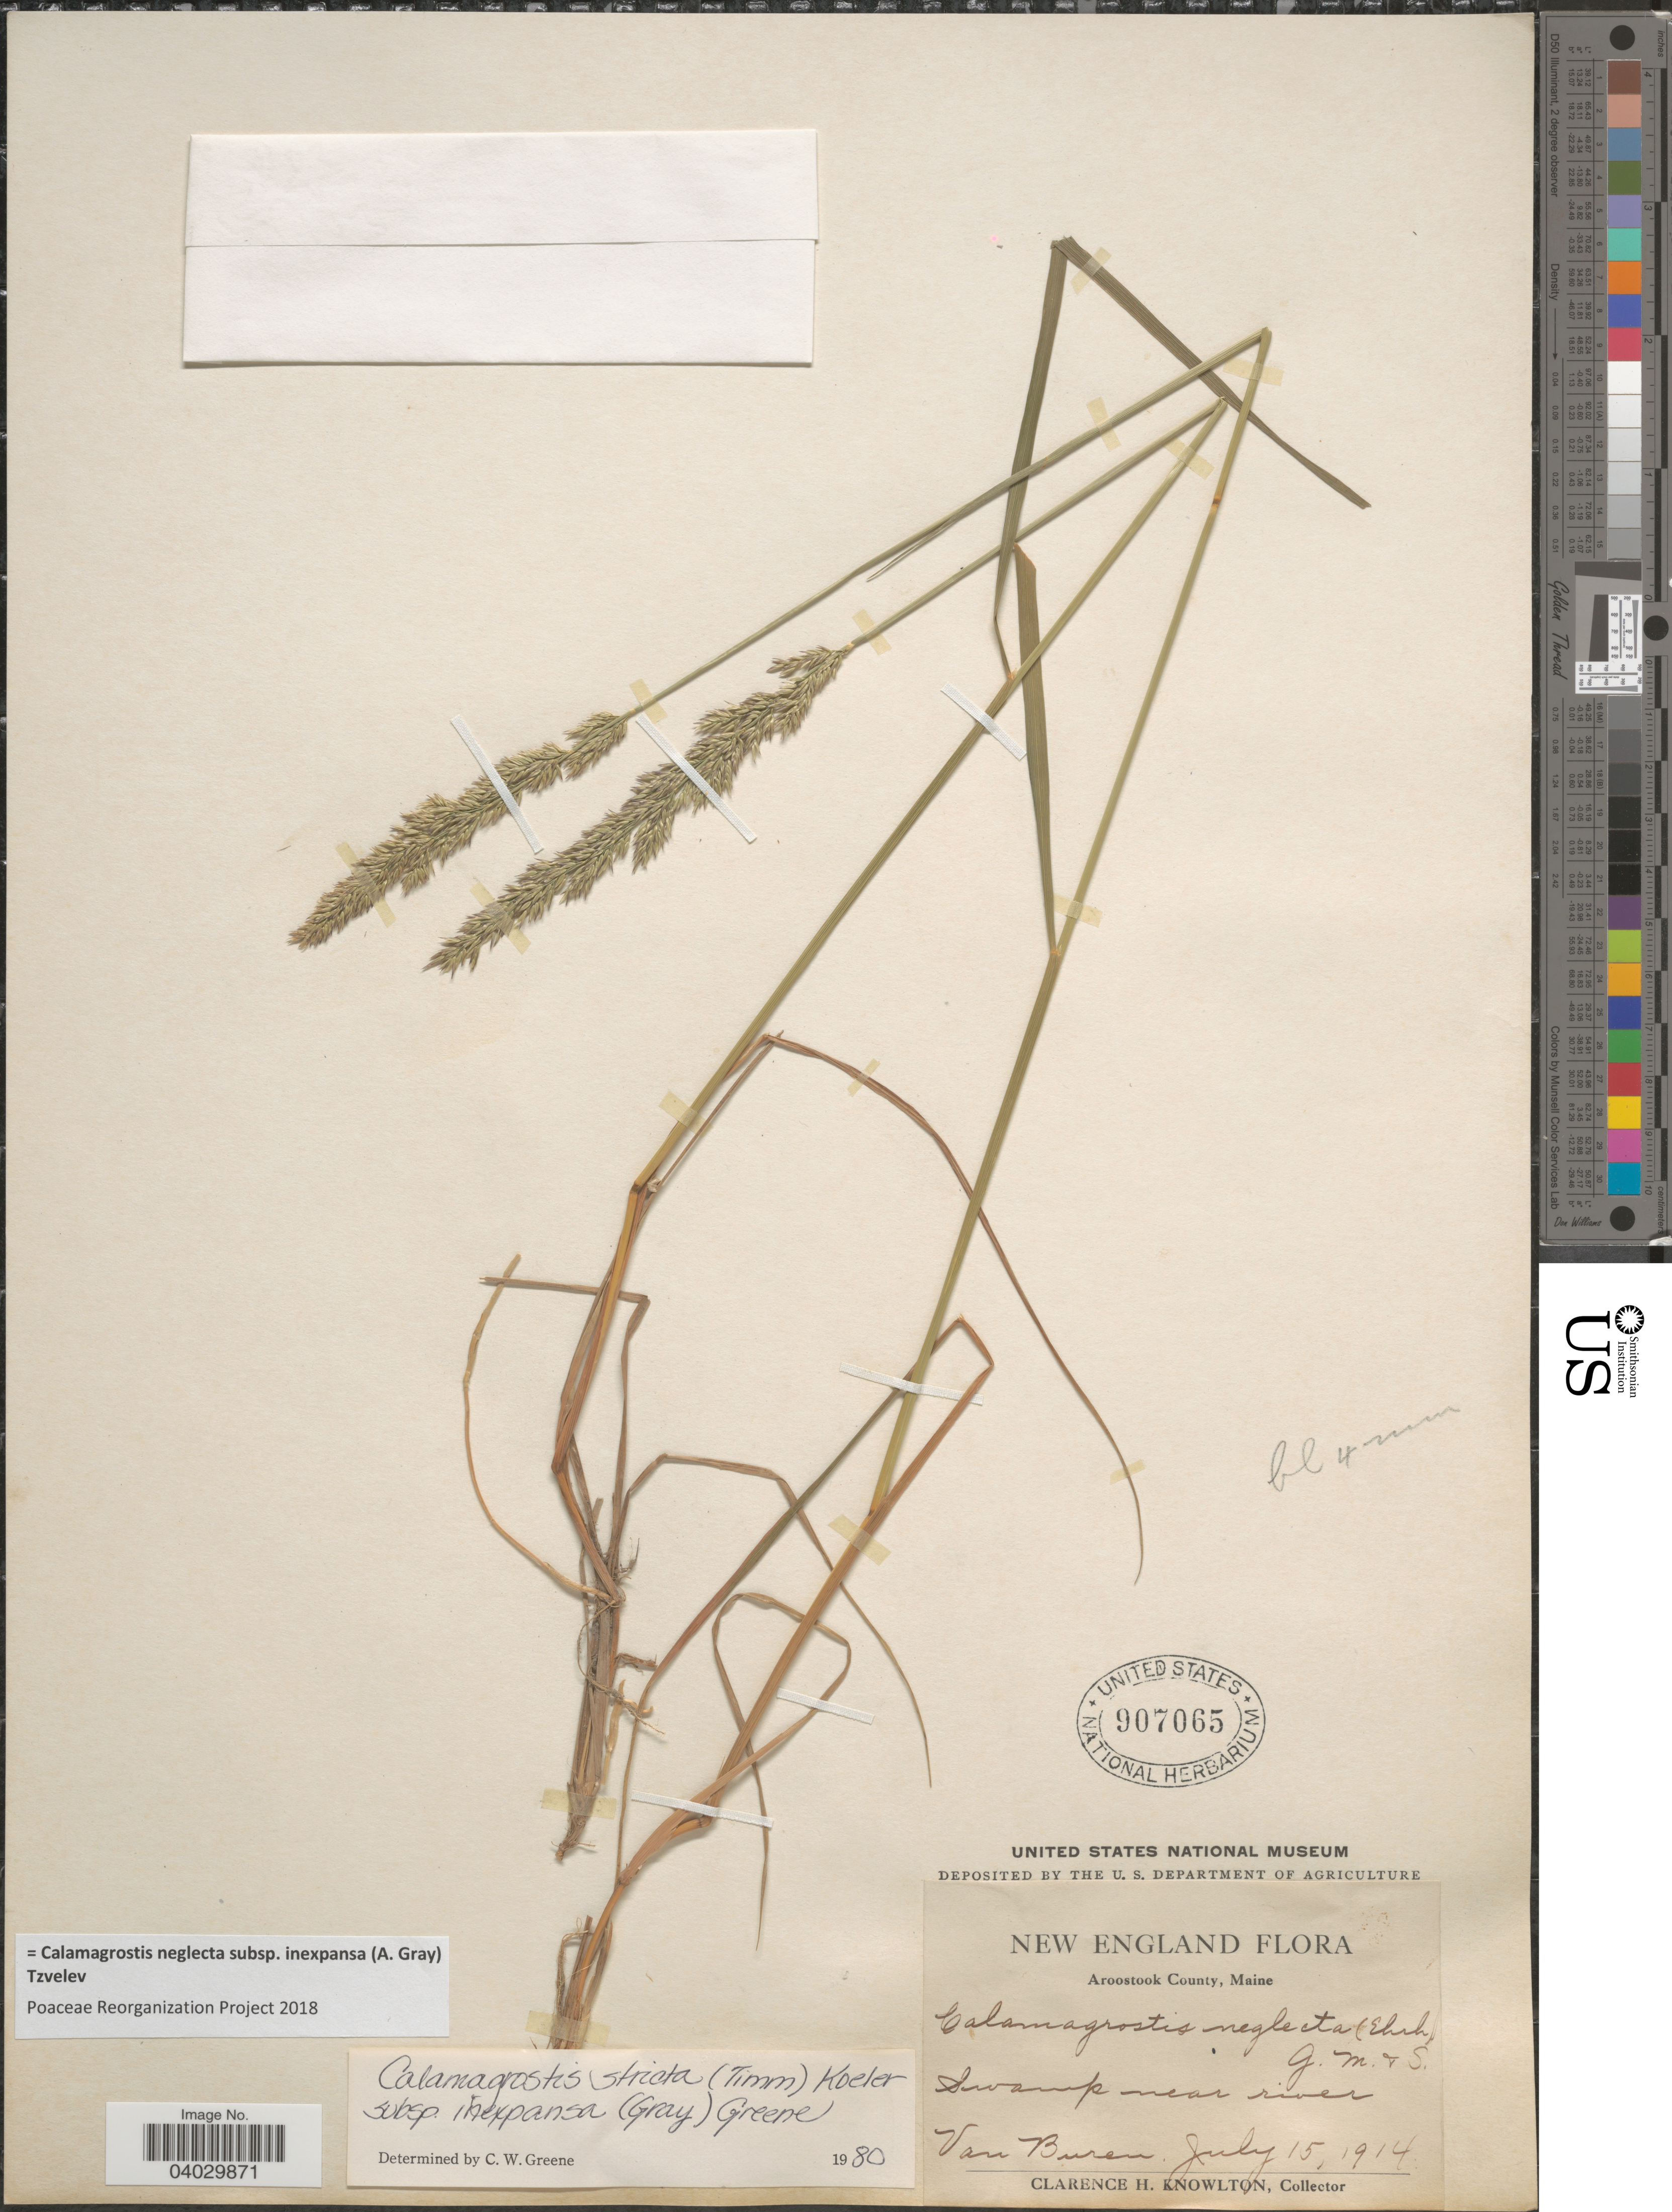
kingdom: Plantae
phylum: Tracheophyta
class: Liliopsida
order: Poales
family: Poaceae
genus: Calamagrostis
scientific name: Calamagrostis neglecta subsp. inexpansa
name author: (A. Gray) Tzvelev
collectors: C. H. Knowlton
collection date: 1914-07-15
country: United States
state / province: Maine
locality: New England. Aroostook County. Swamp near river Van Buren.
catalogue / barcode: US 907065